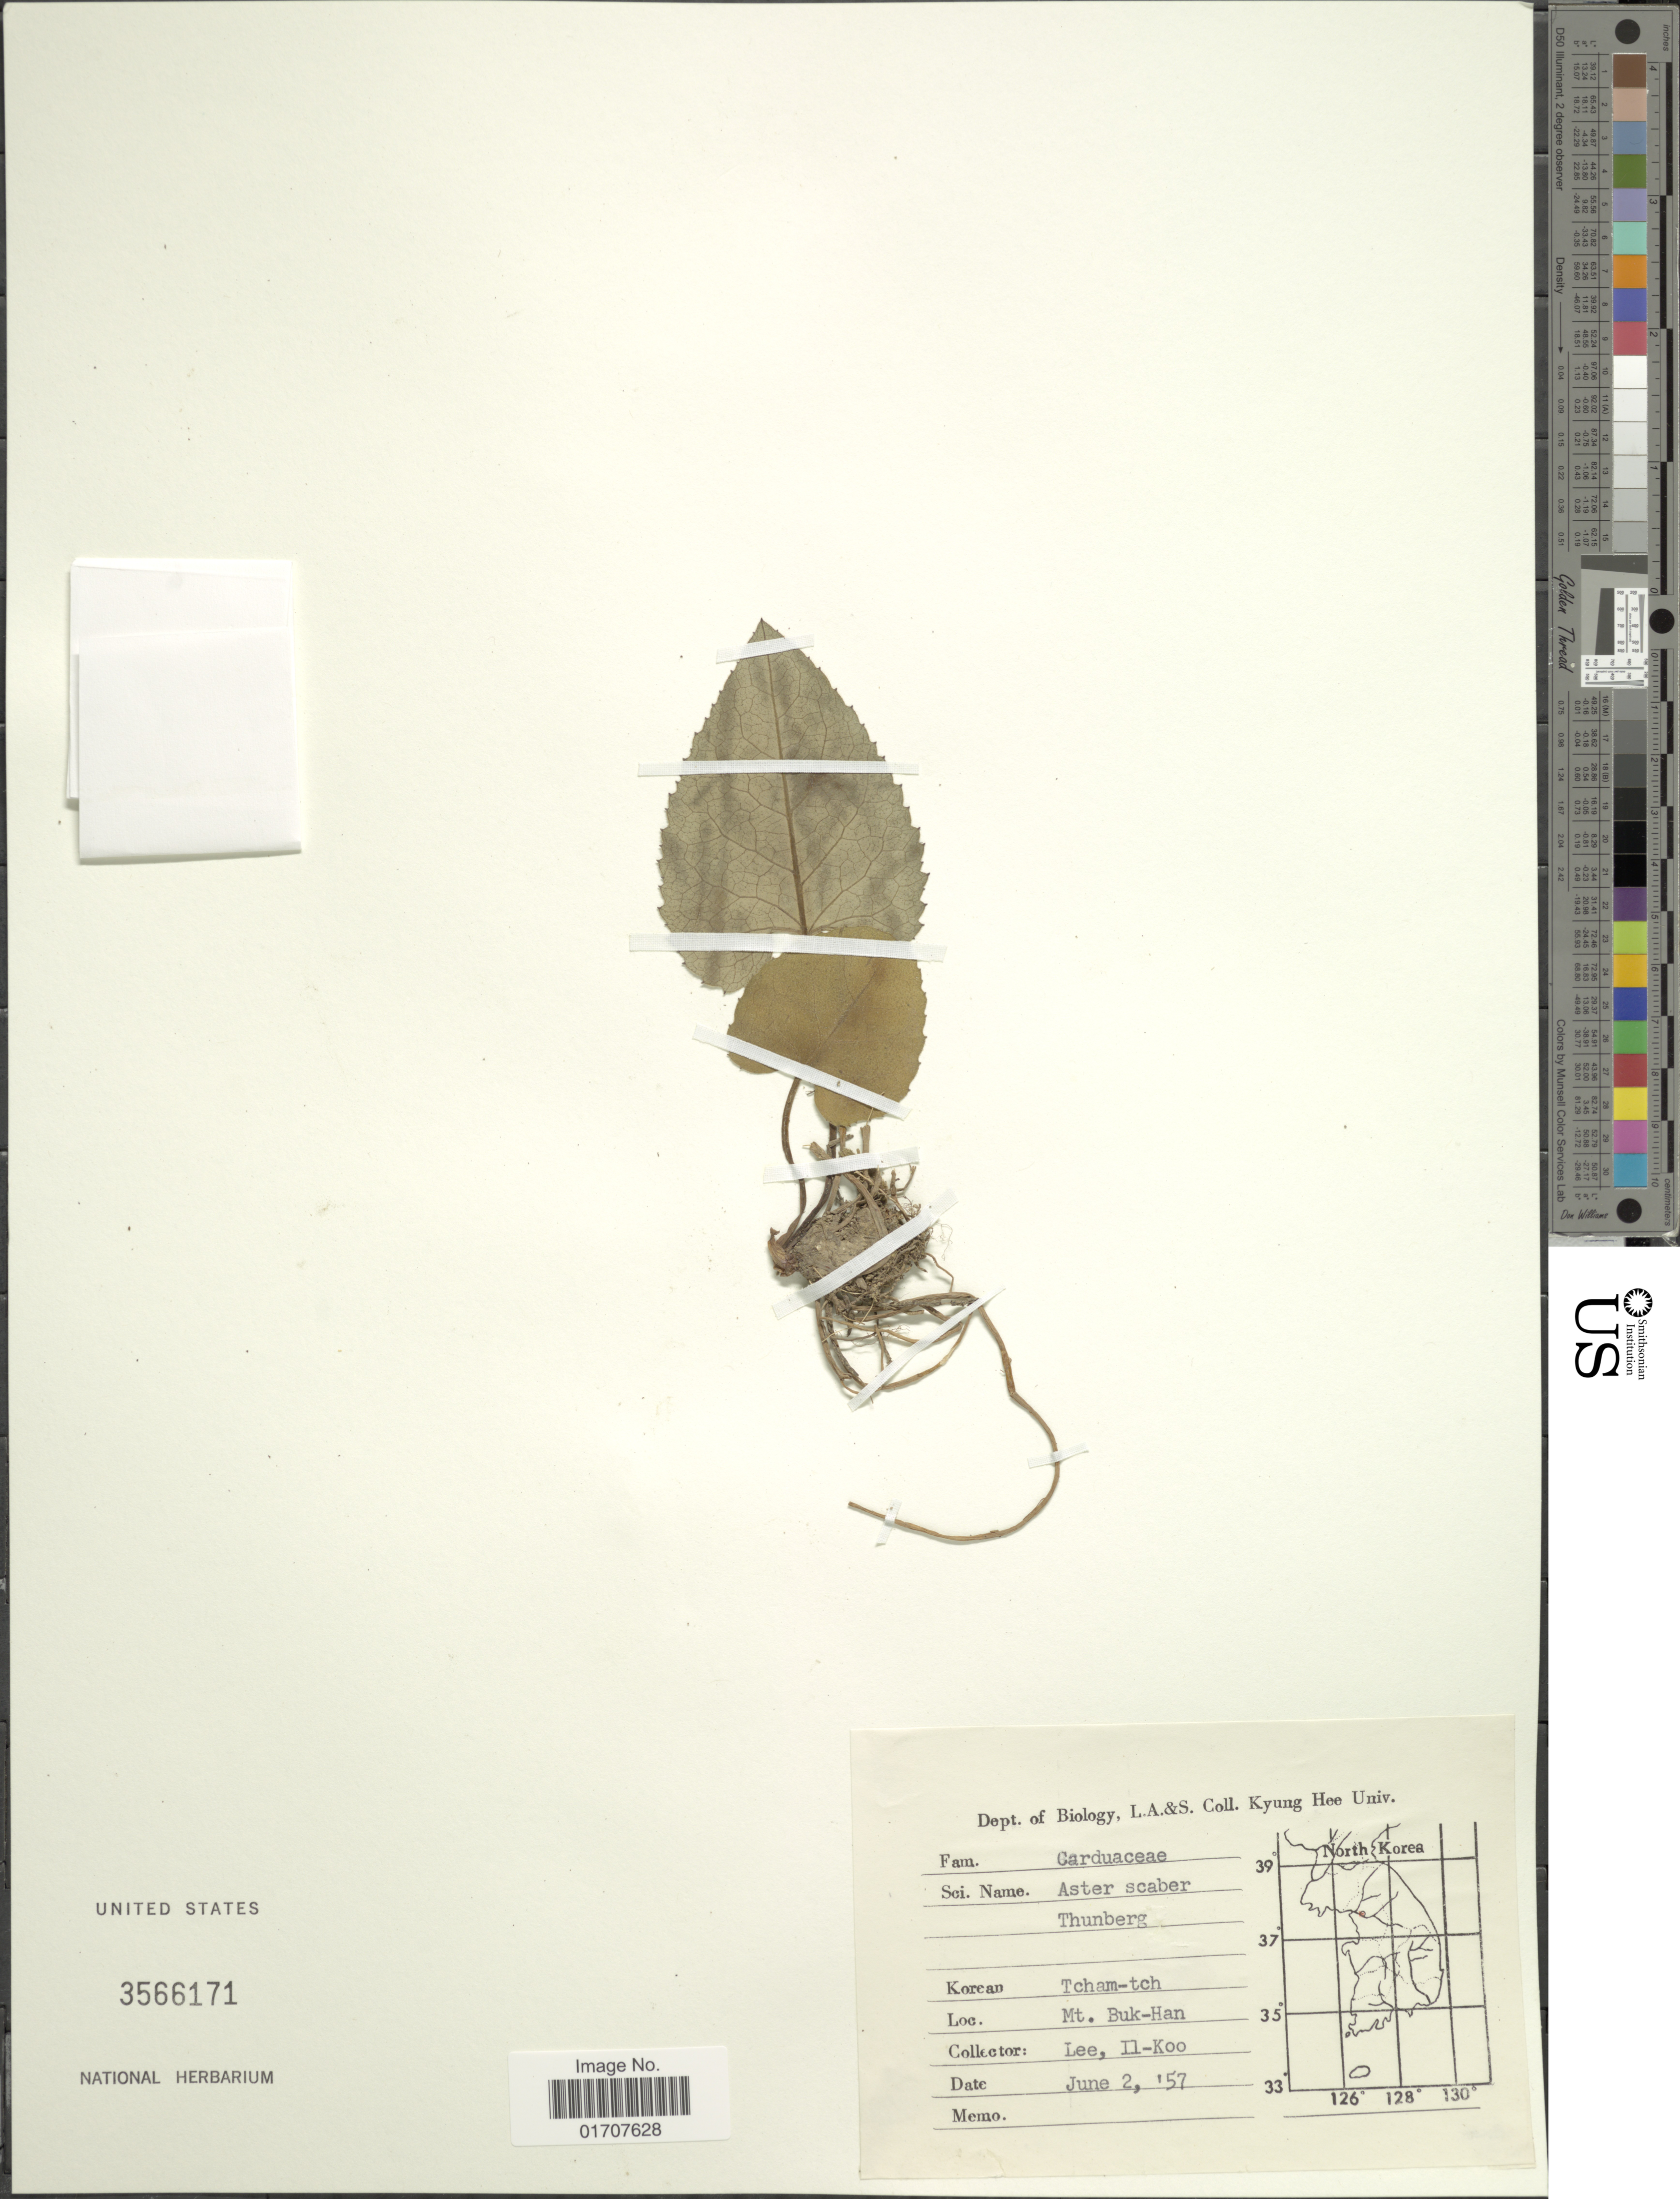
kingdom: Plantae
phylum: Tracheophyta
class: Magnoliopsida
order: Asterales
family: Asteraceae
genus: Doellingeria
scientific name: Doellingeria scaber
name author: (Thunb.) Nees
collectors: I. Lee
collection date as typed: Transcribed d/m/y: 2/6/57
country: South Korea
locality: Mt. Buk-Han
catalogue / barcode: US 3566171